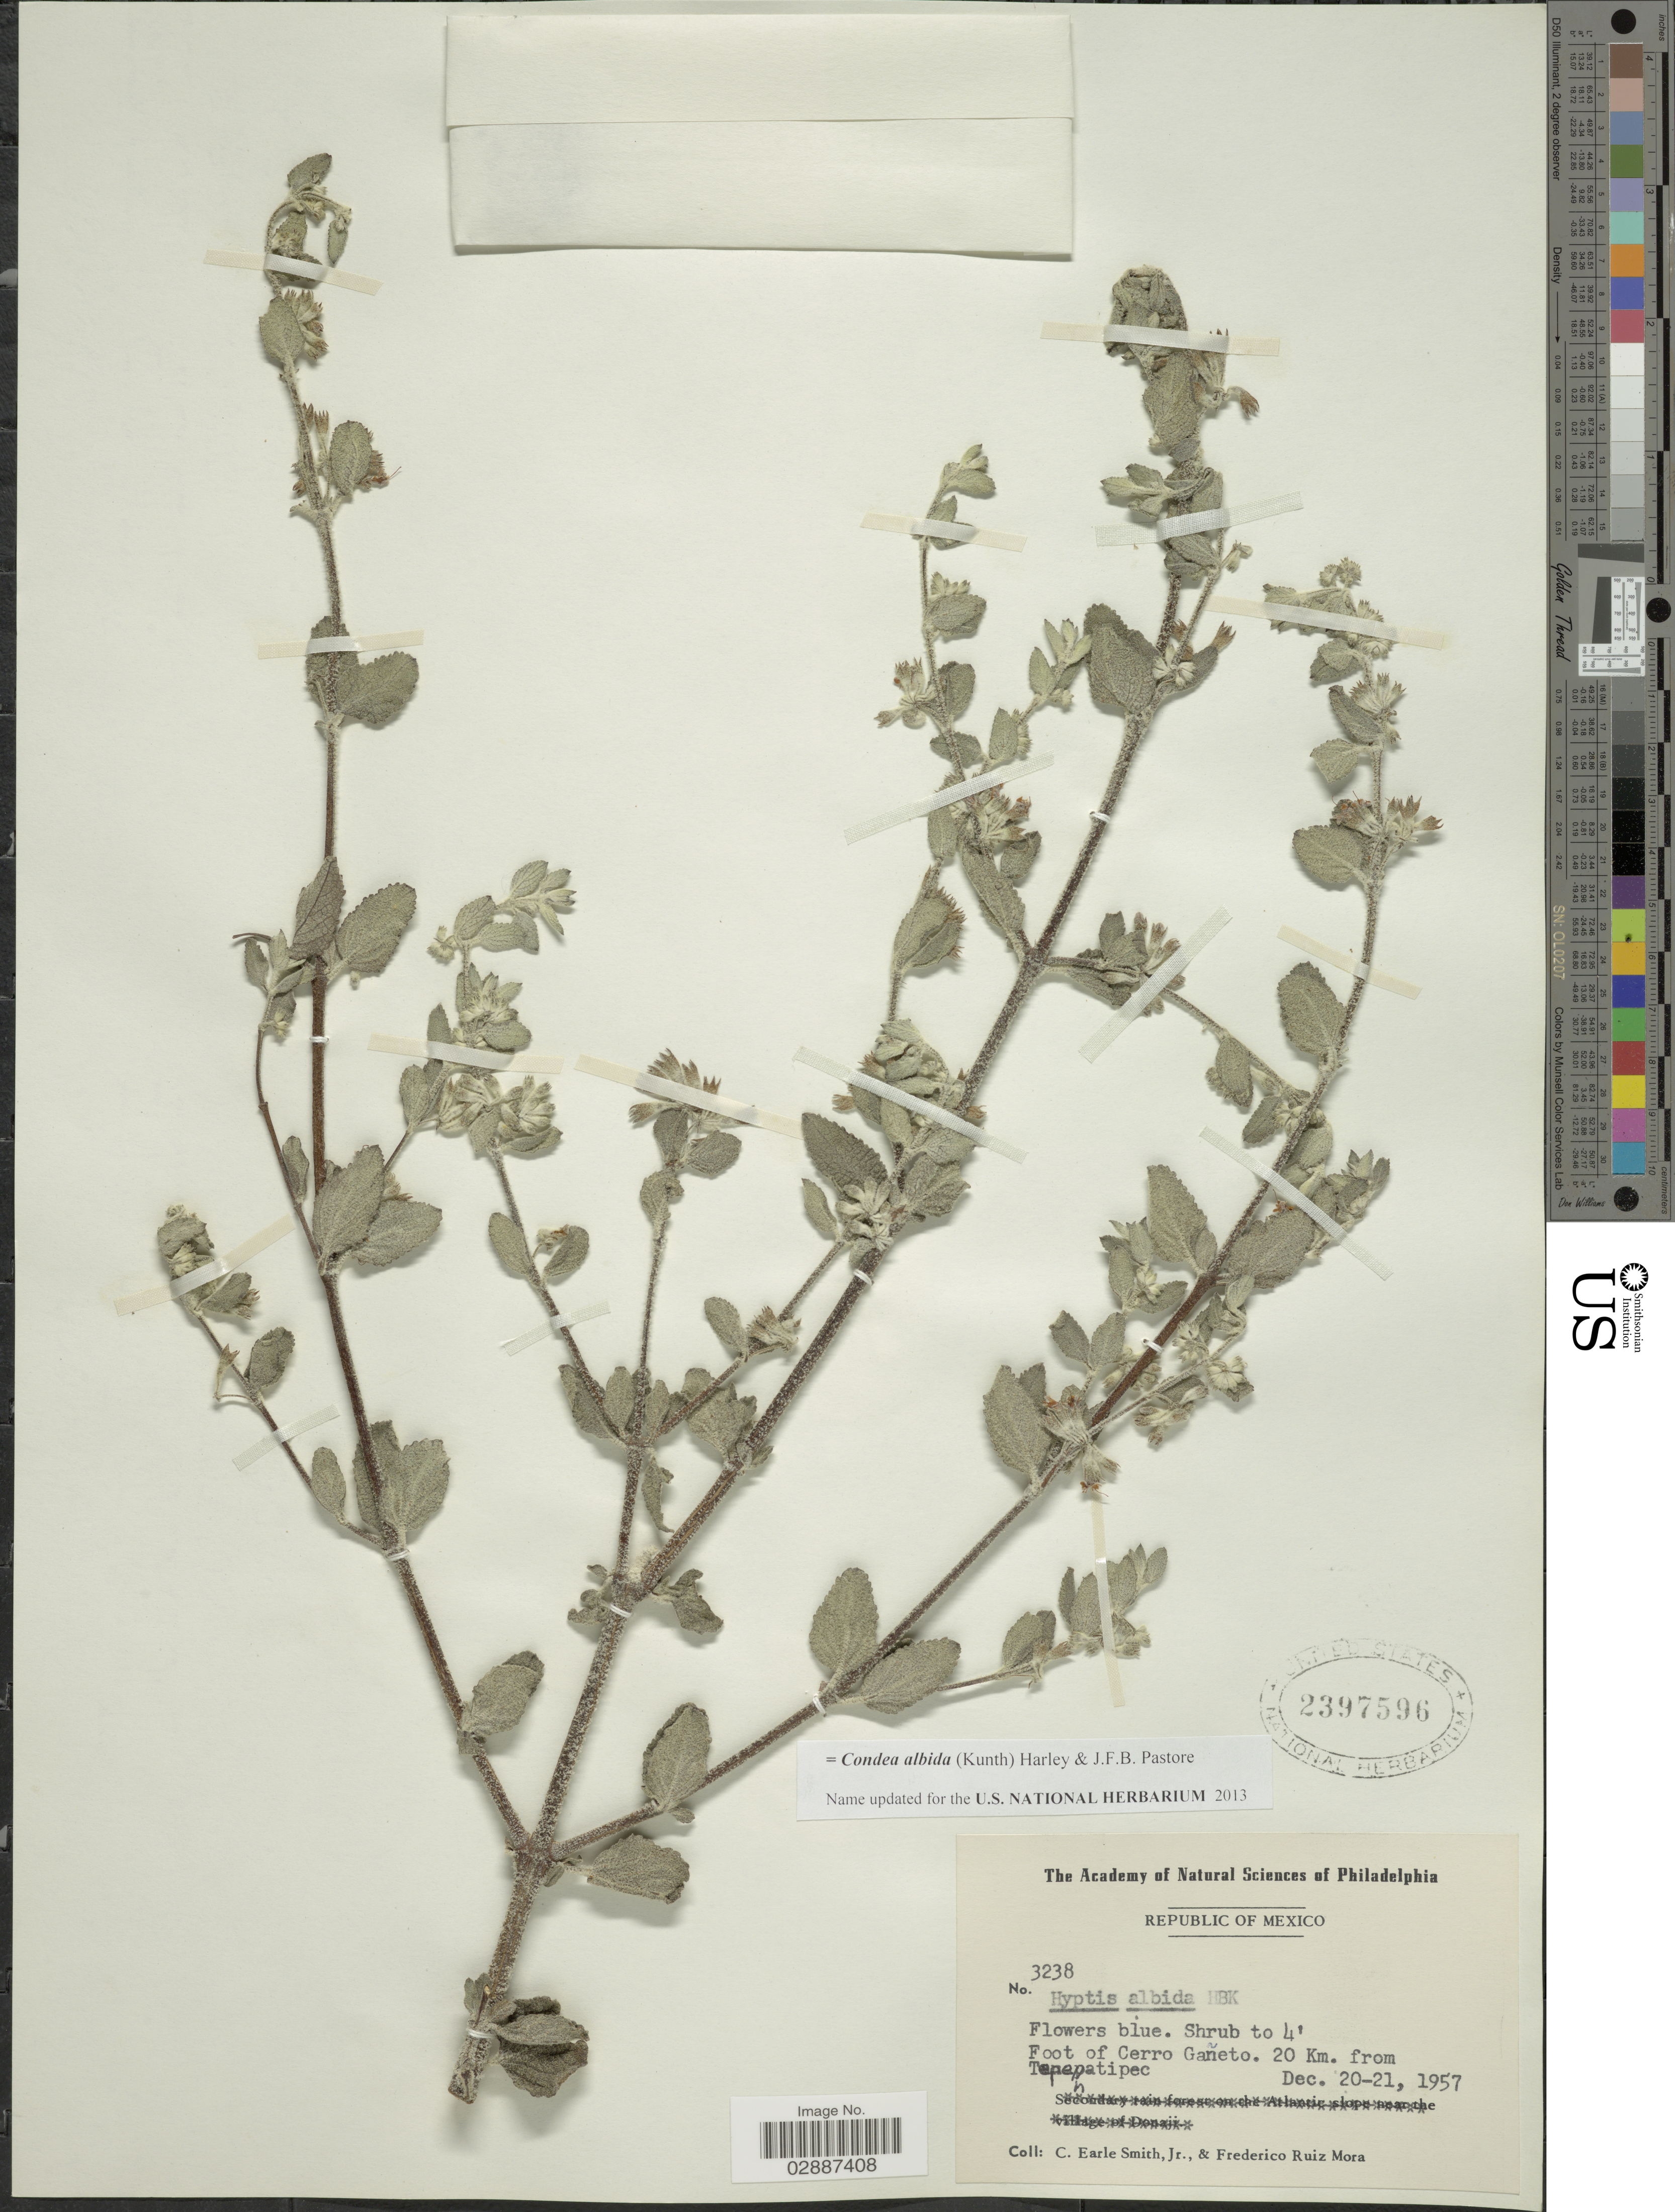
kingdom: Plantae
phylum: Tracheophyta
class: Magnoliopsida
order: Lamiales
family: Lamiaceae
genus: Condea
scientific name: Condea albida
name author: (Kunth) Harley & J.F.B. Pastore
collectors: C. E. Smith Jr. & Ruiz Mora, F.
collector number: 3238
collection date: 1957-12-20/1957-12-21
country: Mexico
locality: Foot of Cerro Gañeto. 20 Km. from Tepatepec.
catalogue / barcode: US 2397596